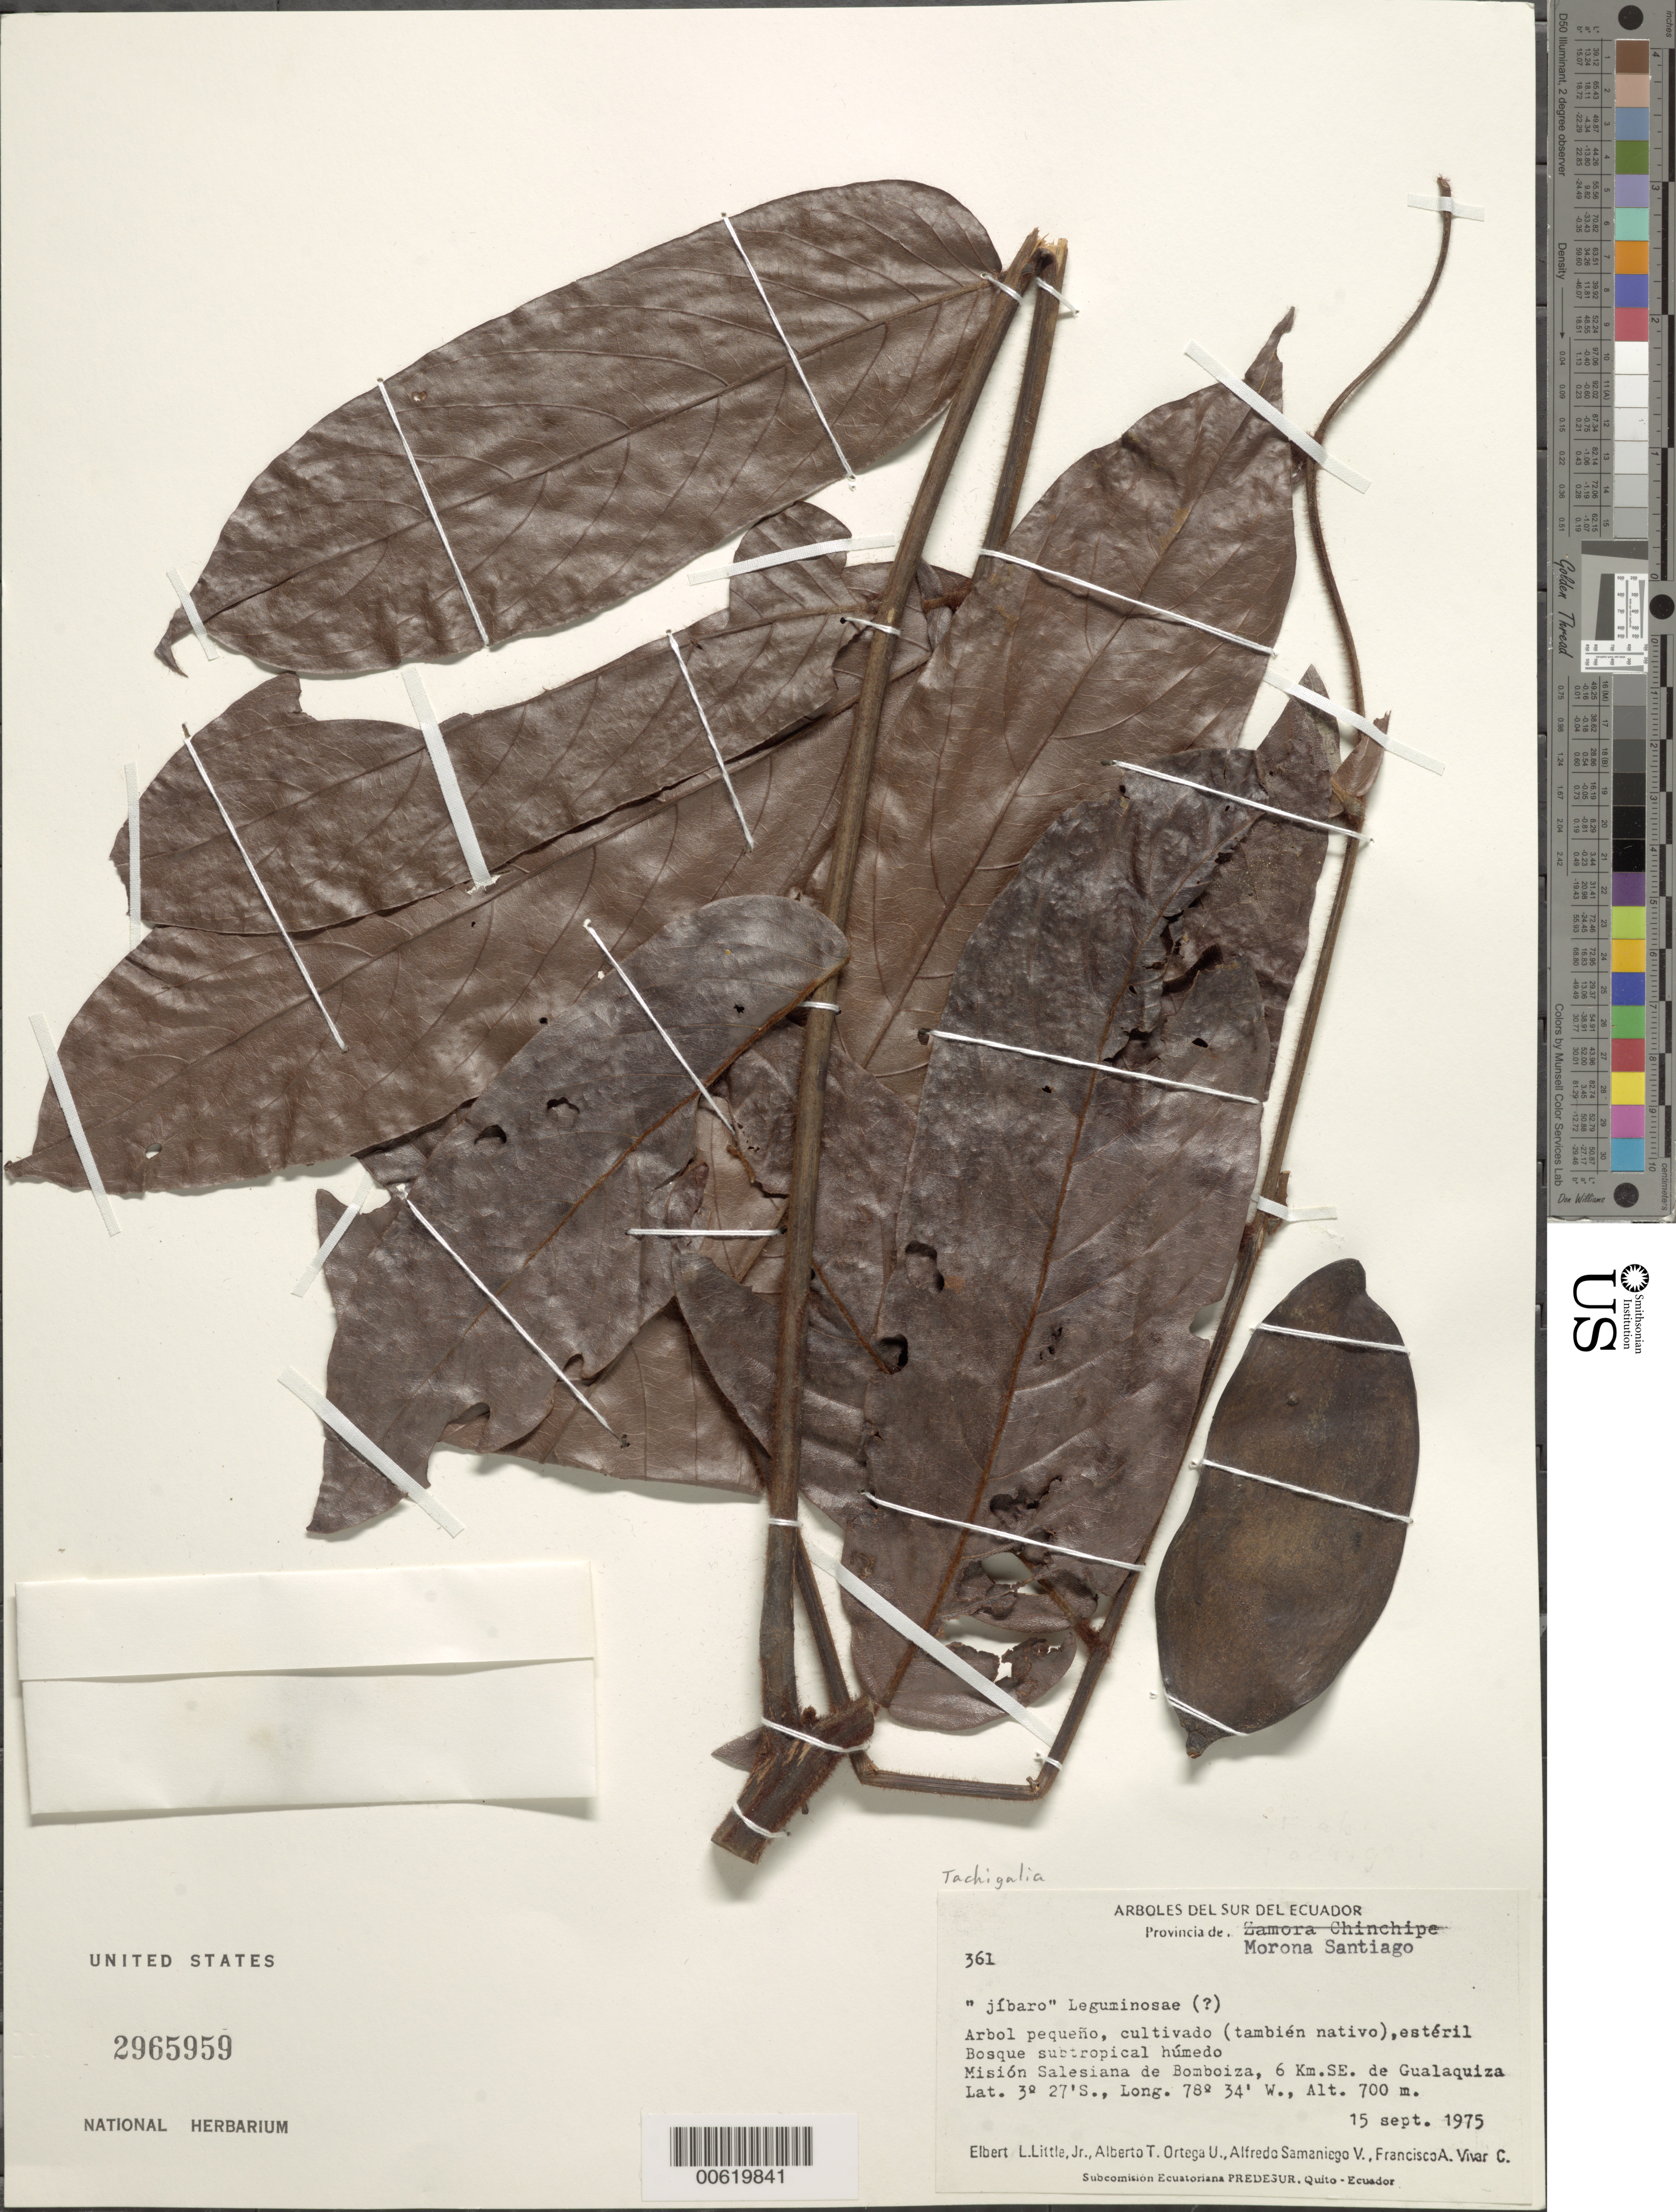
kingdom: Plantae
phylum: Tracheophyta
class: Magnoliopsida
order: Fabales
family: Fabaceae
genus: Tachigali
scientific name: Tachigali sp.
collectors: E. L. Little, A. T. Ortega U., A. V. Samaniego & F. A. Vivar C.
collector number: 361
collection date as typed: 15 Sep 1975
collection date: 1975-09-15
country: Ecuador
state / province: Morona-Santiago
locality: Mision salesiana de bomboiza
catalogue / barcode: US 2965959